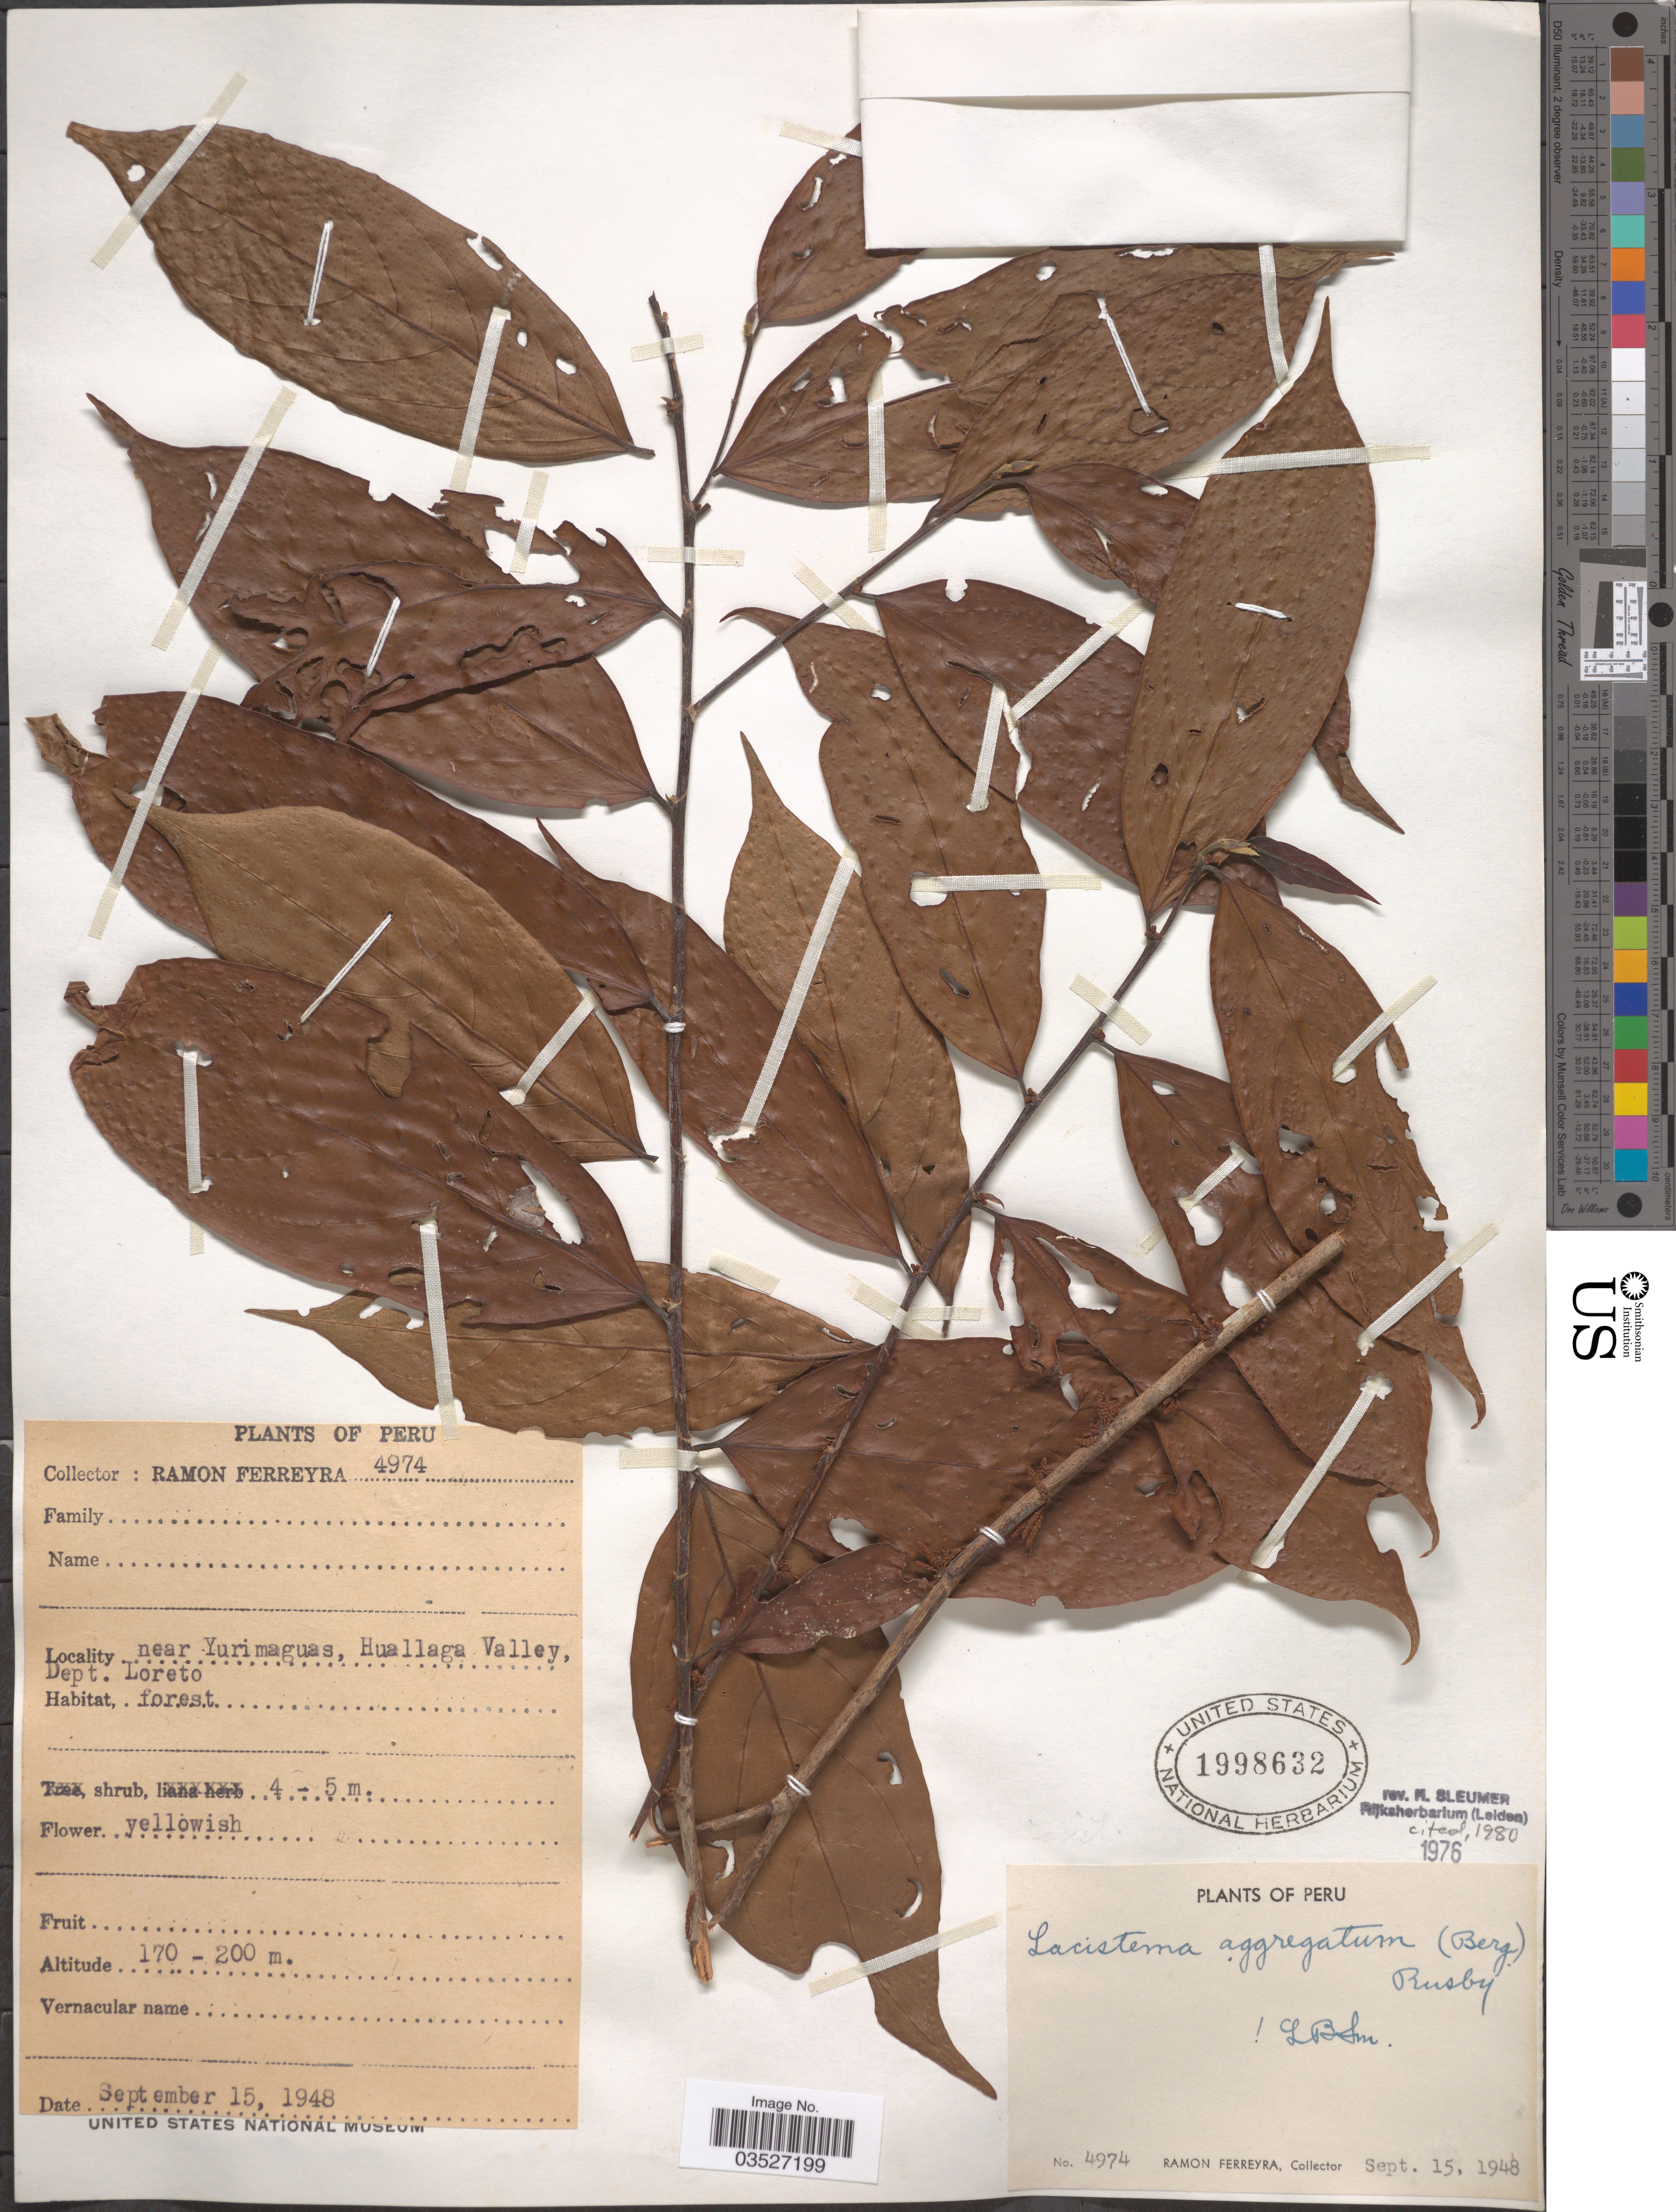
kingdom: Plantae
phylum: Tracheophyta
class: Magnoliopsida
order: Malpighiales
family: Lacistemataceae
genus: Lacistema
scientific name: Lacistema aggregatum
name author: (P.J. Bergius) Rusby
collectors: R. A. Ferreyra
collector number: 4974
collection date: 1948-09-15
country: Peru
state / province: Loreto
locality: Near Yurimaguas, Huallaga Valley, Dept. Loreto.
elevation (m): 170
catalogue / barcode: US 1998632